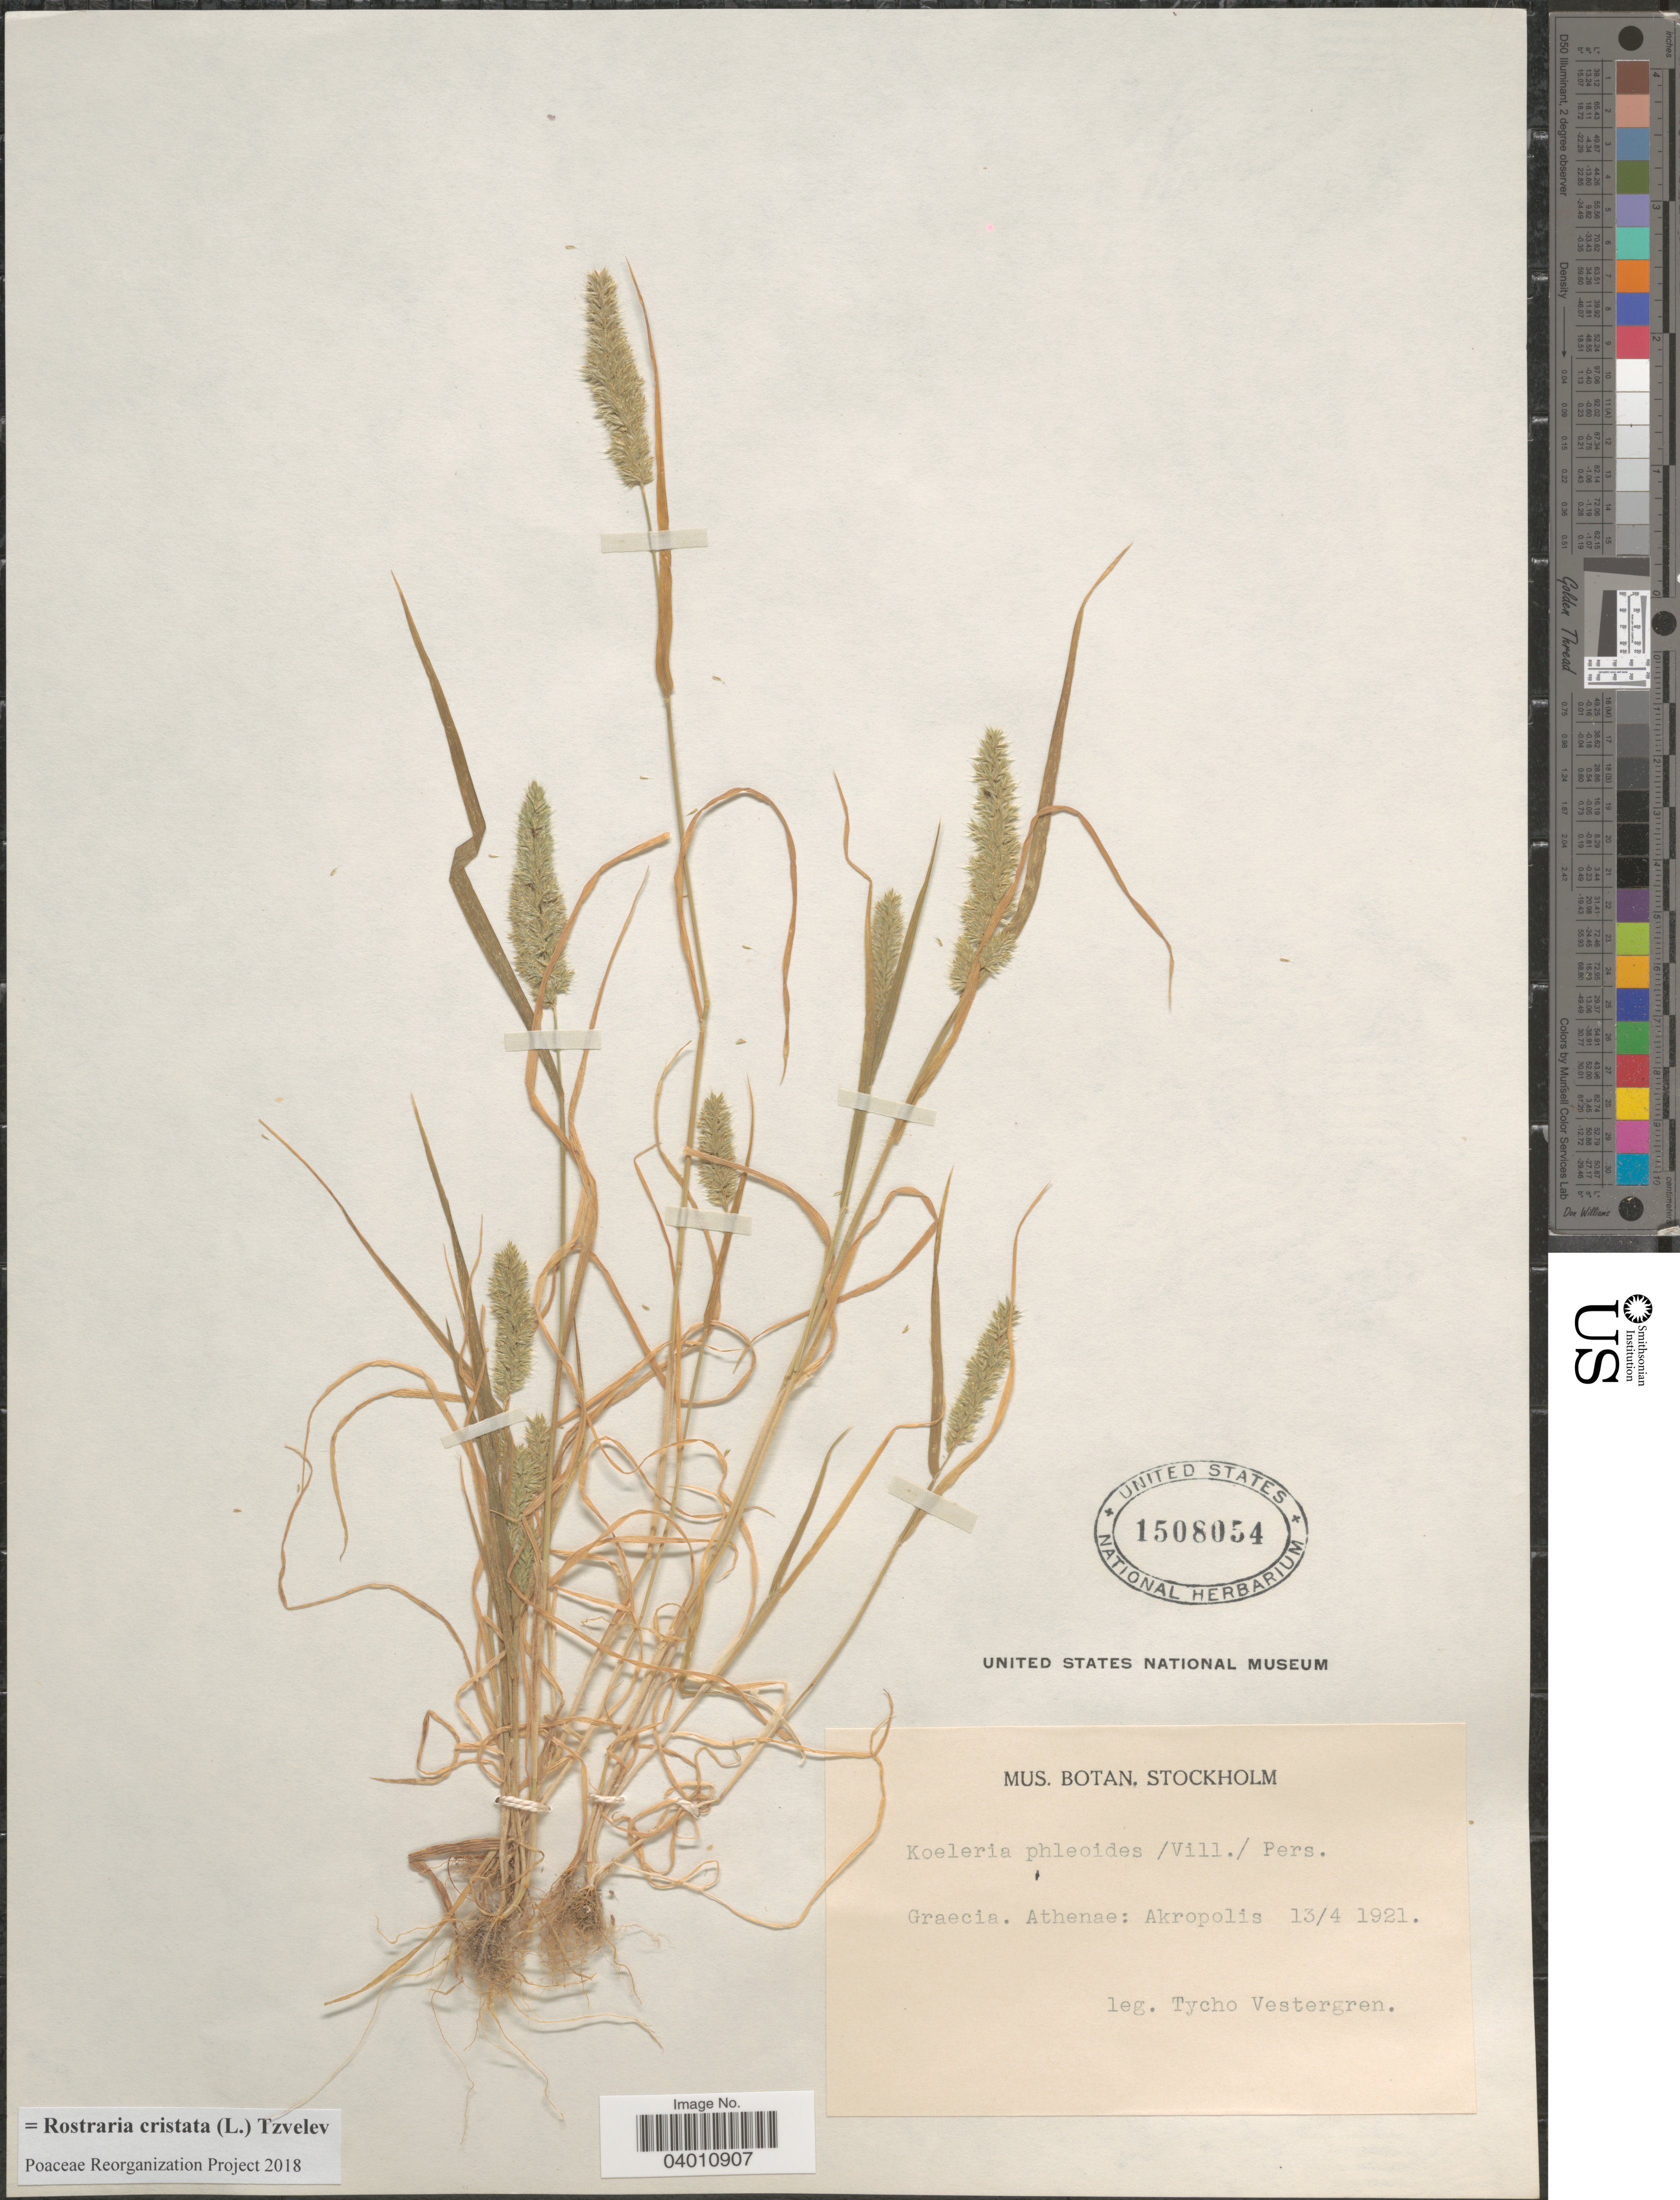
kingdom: Plantae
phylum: Tracheophyta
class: Liliopsida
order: Poales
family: Poaceae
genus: Rostraria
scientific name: Rostraria cristata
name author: (L.) Tzvelev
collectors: T. Vestergren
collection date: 1921-04-13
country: Greece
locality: Graecia. Athenae: Akropolis.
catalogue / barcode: US 1508054